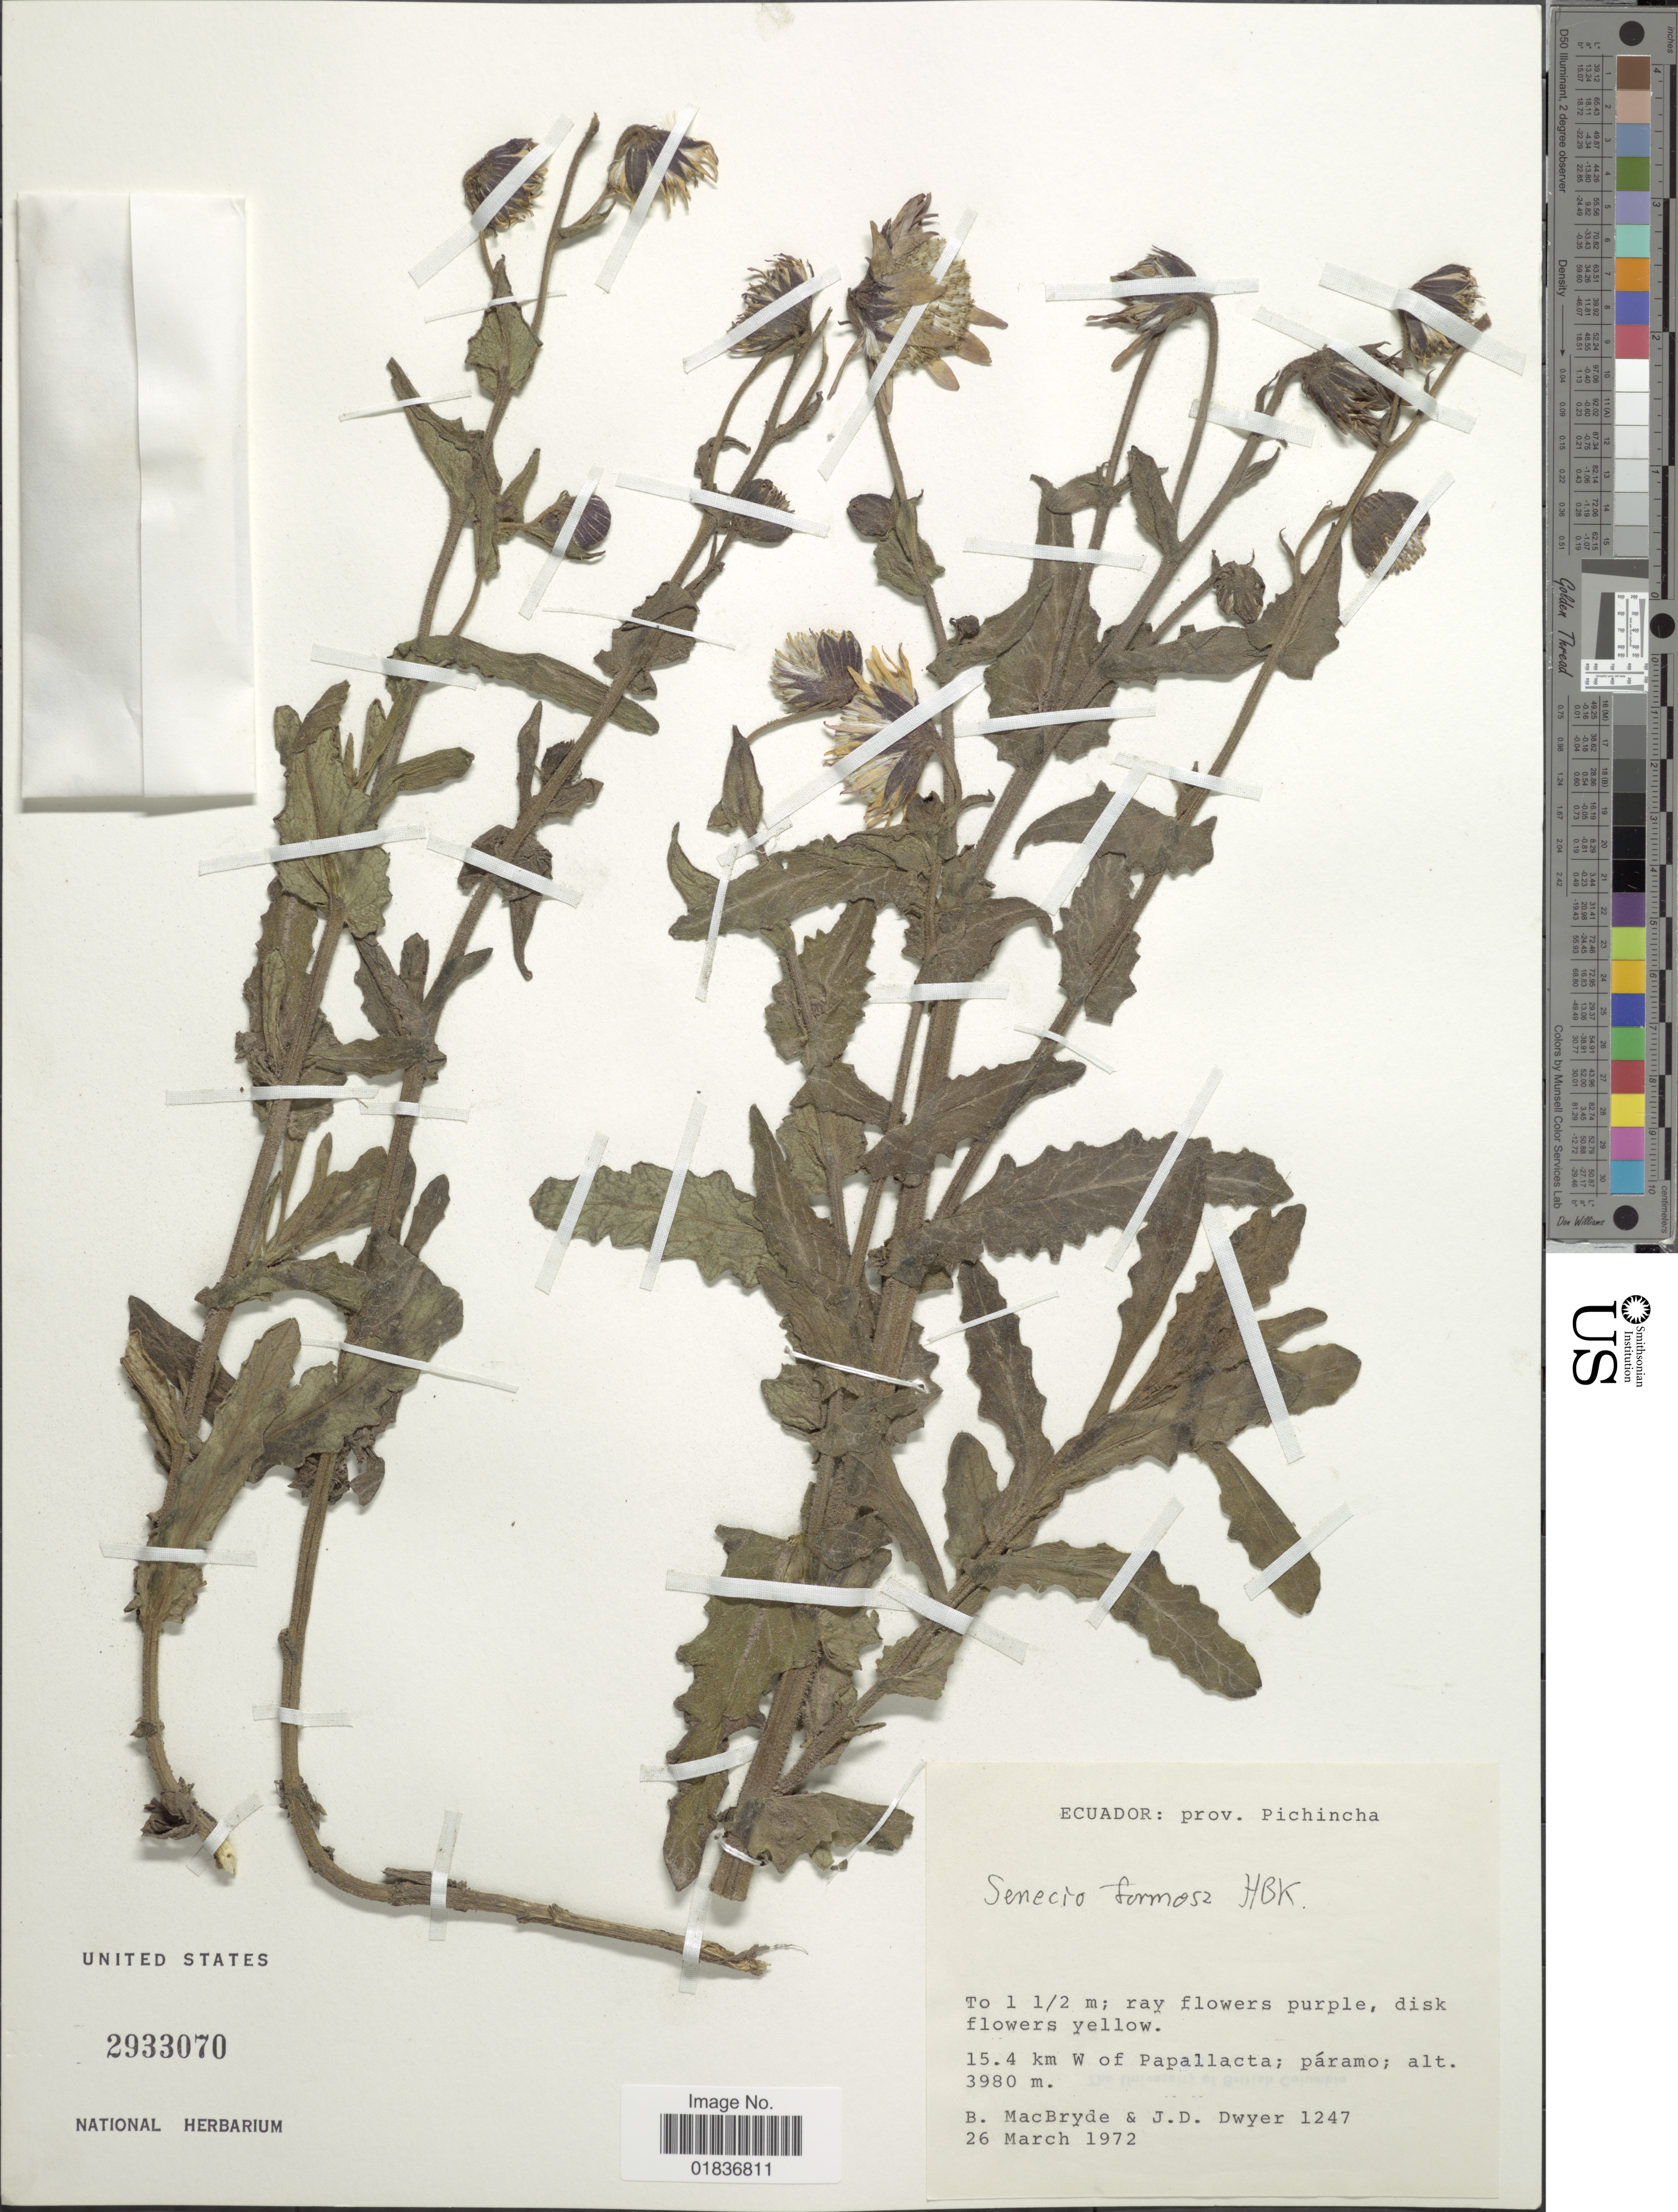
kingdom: Plantae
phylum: Tracheophyta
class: Magnoliopsida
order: Asterales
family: Asteraceae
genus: Senecio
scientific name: Senecio wedglacialis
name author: Cuatrec.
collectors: B. MacBryde & J. D. Dwyer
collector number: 1247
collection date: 1972-03-26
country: Ecuador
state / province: Pichincha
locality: Prov. Pichincha. 15.5 km W of Papallacta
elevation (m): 3980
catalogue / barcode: US 2933070